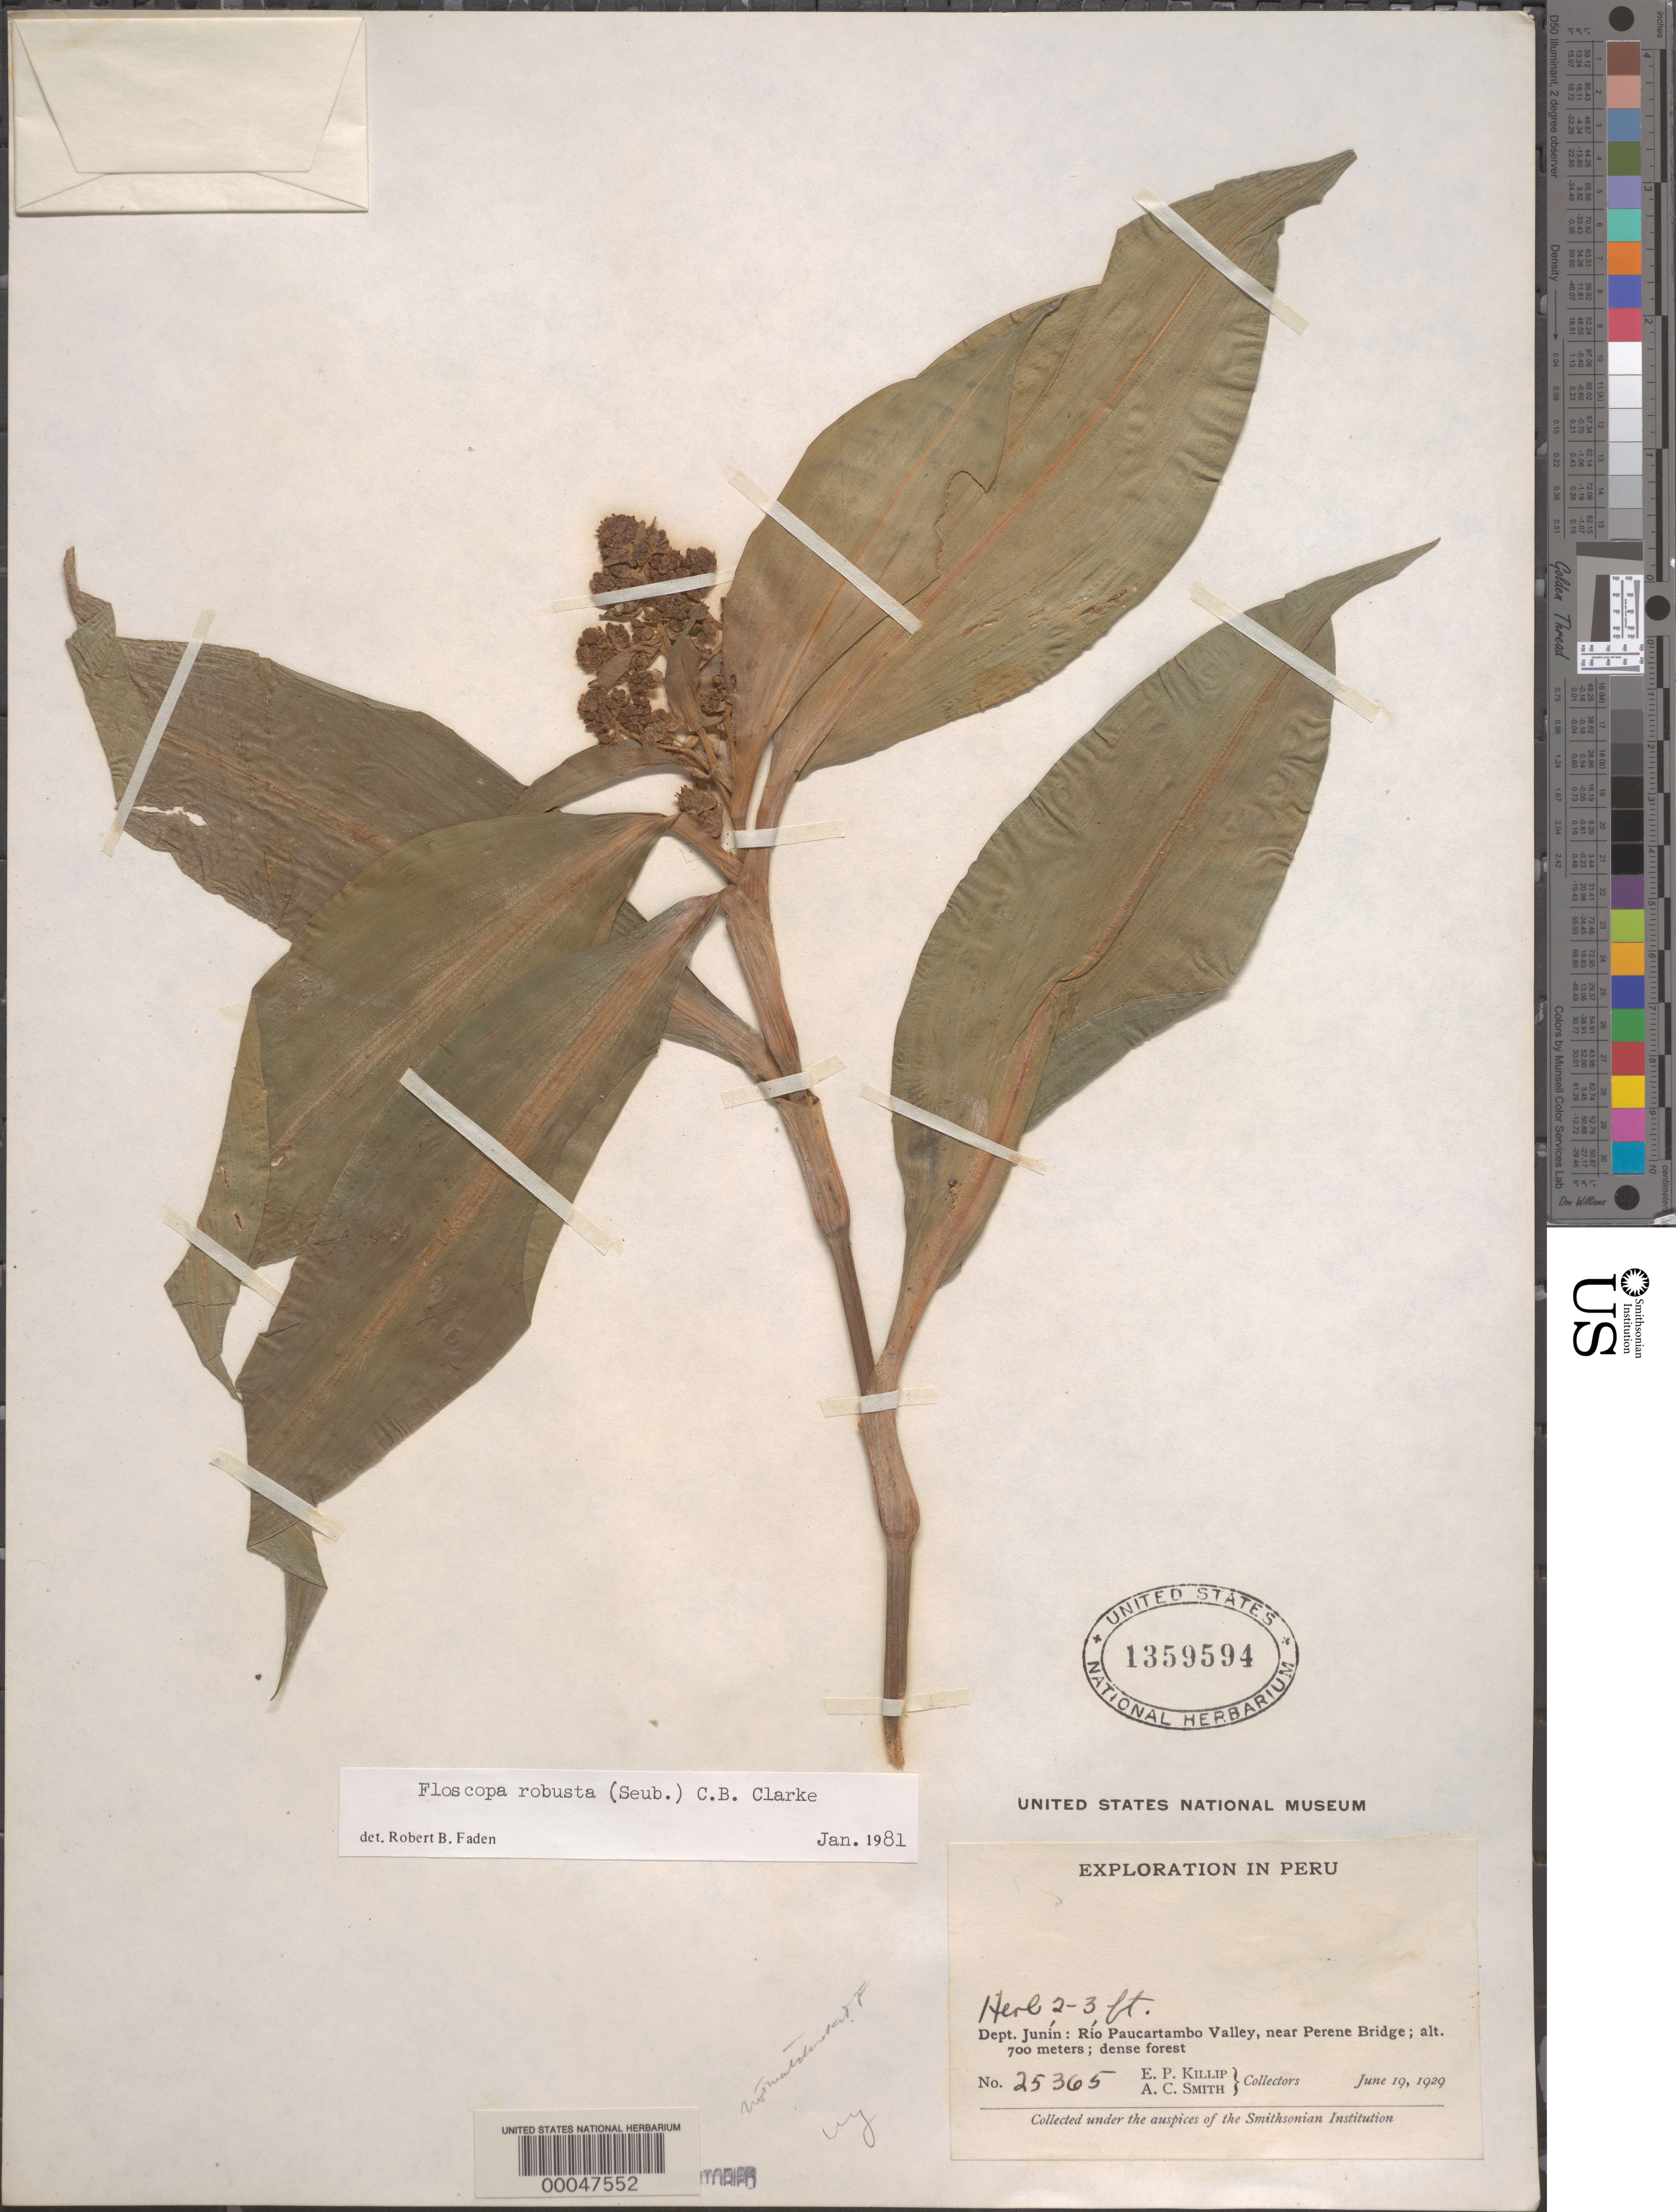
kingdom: Plantae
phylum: Tracheophyta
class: Liliopsida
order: Commelinales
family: Commelinaceae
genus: Floscopa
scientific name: Floscopa robusta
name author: (Seub.) C.B. Clarke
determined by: Faden, Robert B., (US), Smithsonian Institution - National Museum of Natural History (UNITED STATES)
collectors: E. P. Killip & A. C. Smith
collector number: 25365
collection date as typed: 19 Jun 1929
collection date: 1929-06-19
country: Peru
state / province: Junín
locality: Rio Paucartambo Valley, near Perene Bridge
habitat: Dense forest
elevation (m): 700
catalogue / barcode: US 1359594